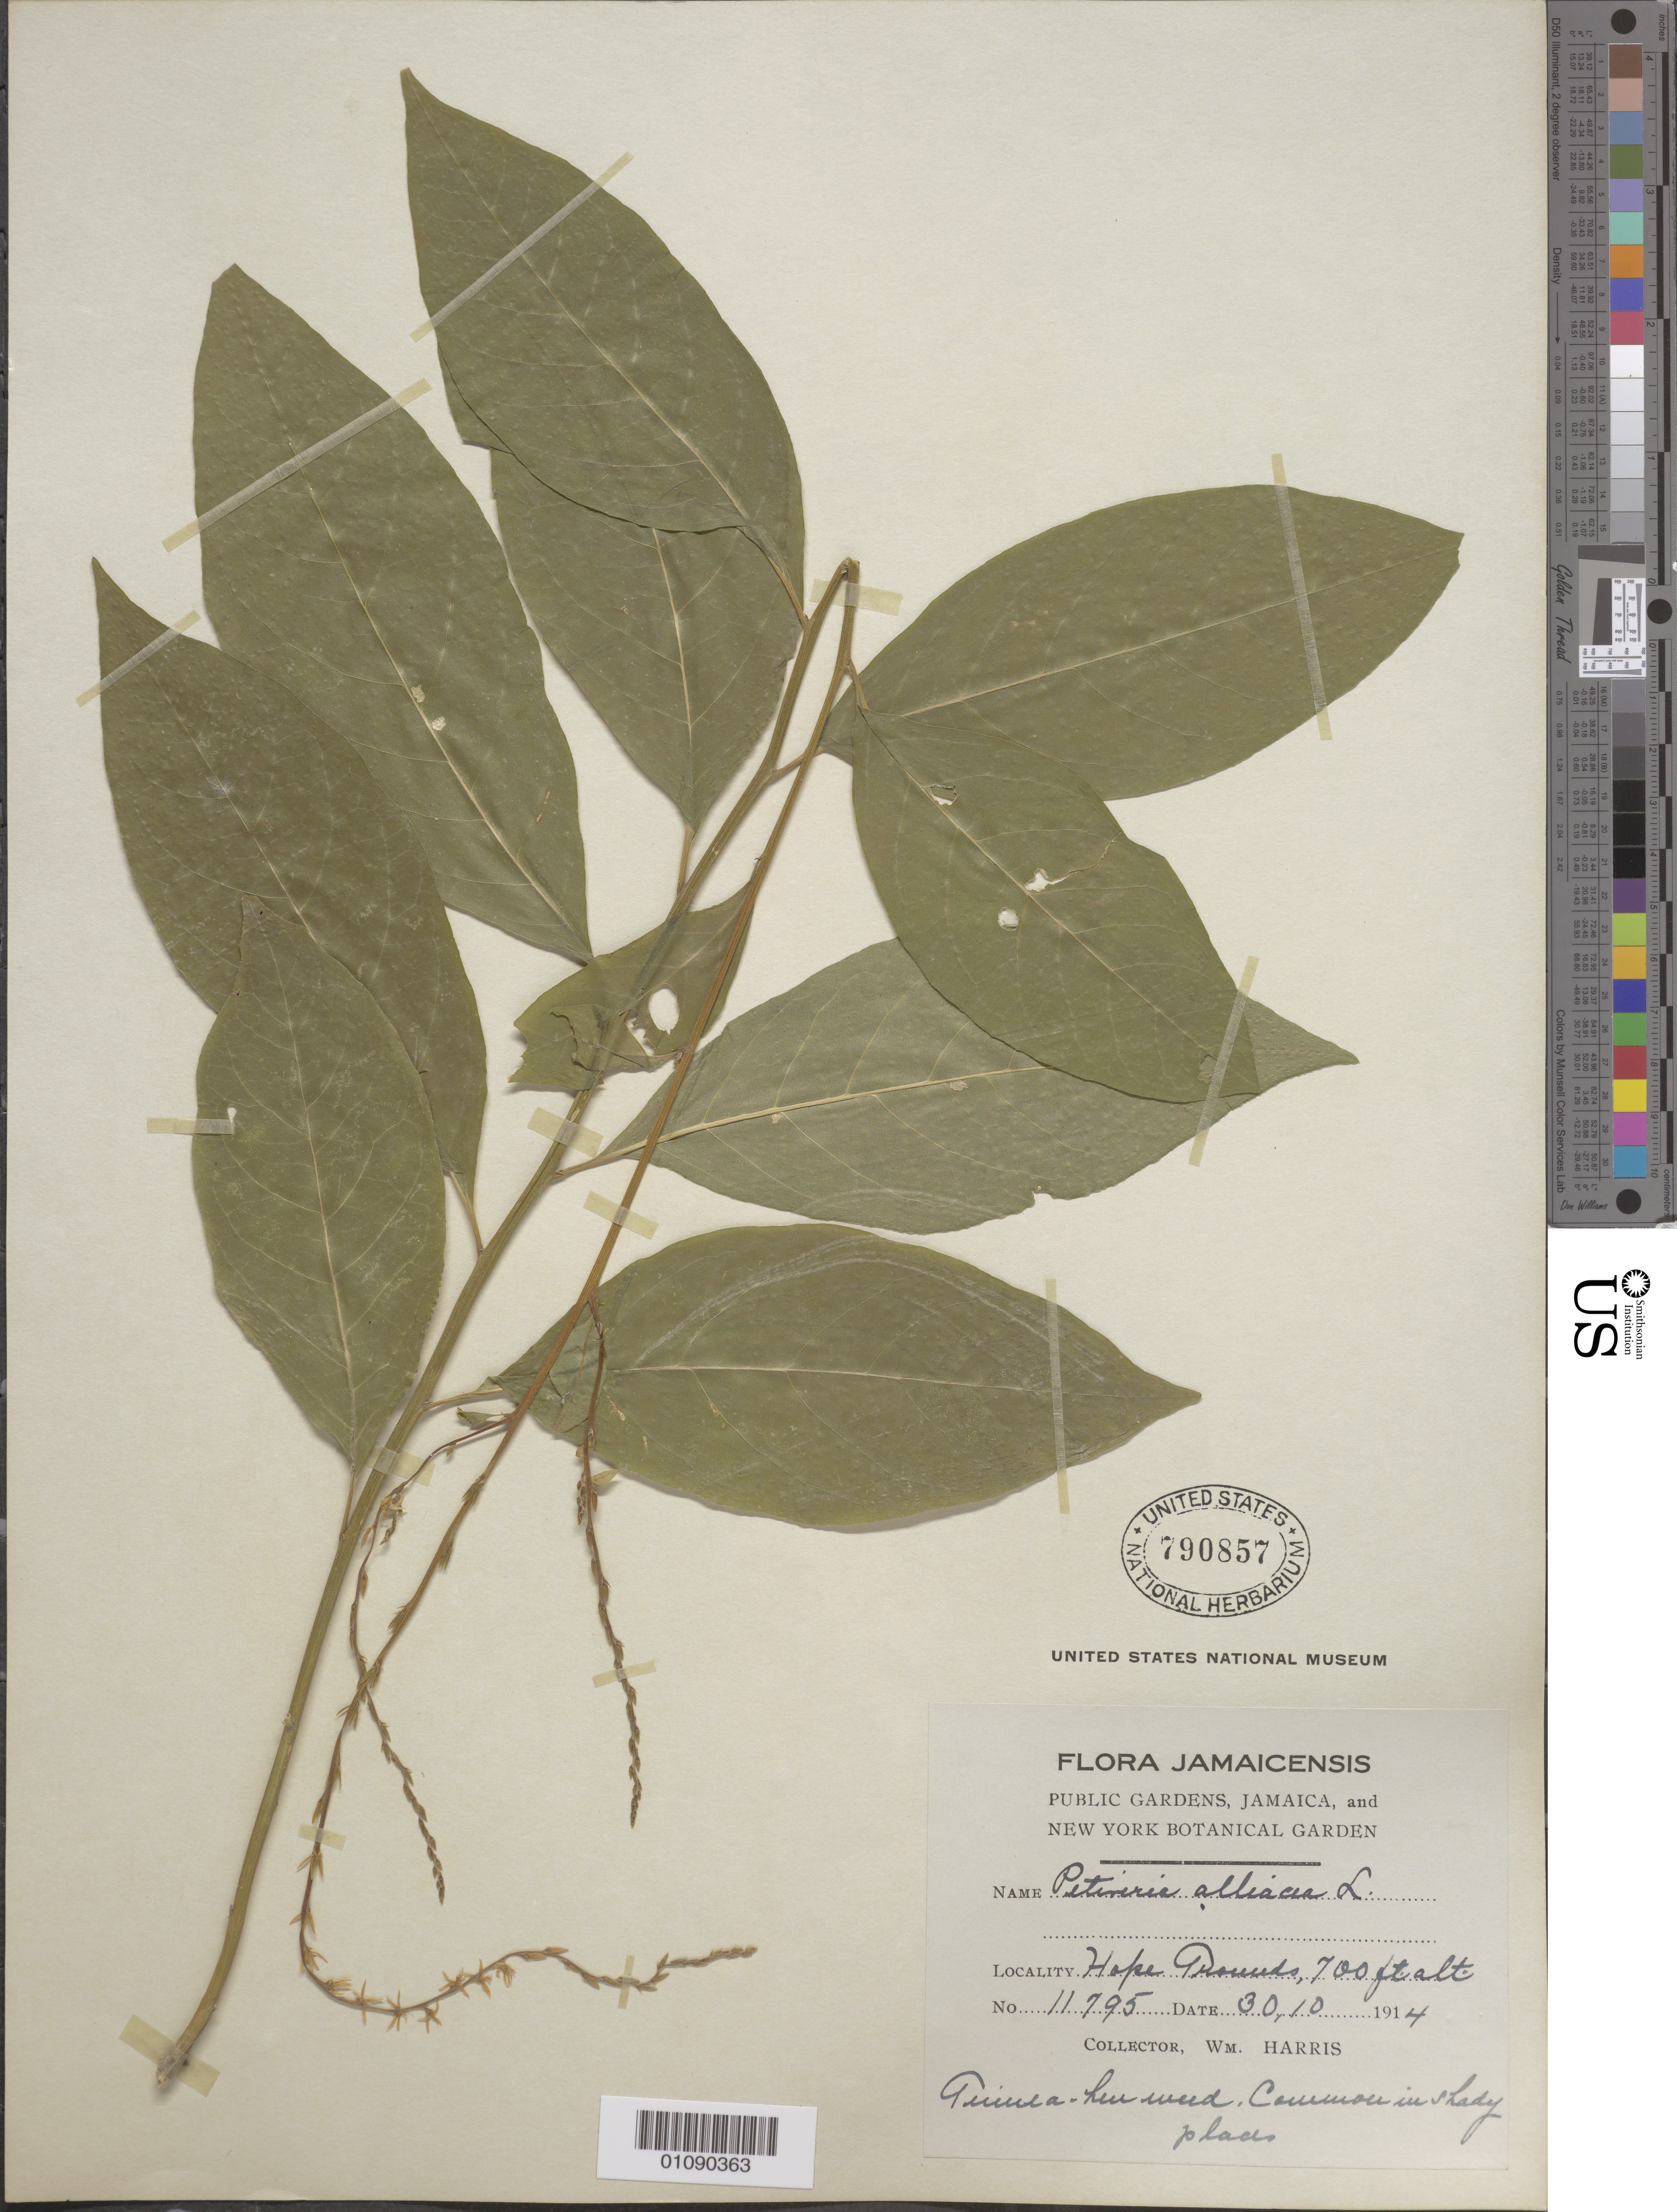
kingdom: Plantae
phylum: Tracheophyta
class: Magnoliopsida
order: Caryophyllales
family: Phytolaccaceae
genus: Petiveria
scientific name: Petiveria alliacea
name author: L.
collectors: W. Harris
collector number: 11795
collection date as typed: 30 Oct 1914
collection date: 1914-10-30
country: Jamaica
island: Jamaica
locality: Hope Grounds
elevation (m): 213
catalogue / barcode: US 790857